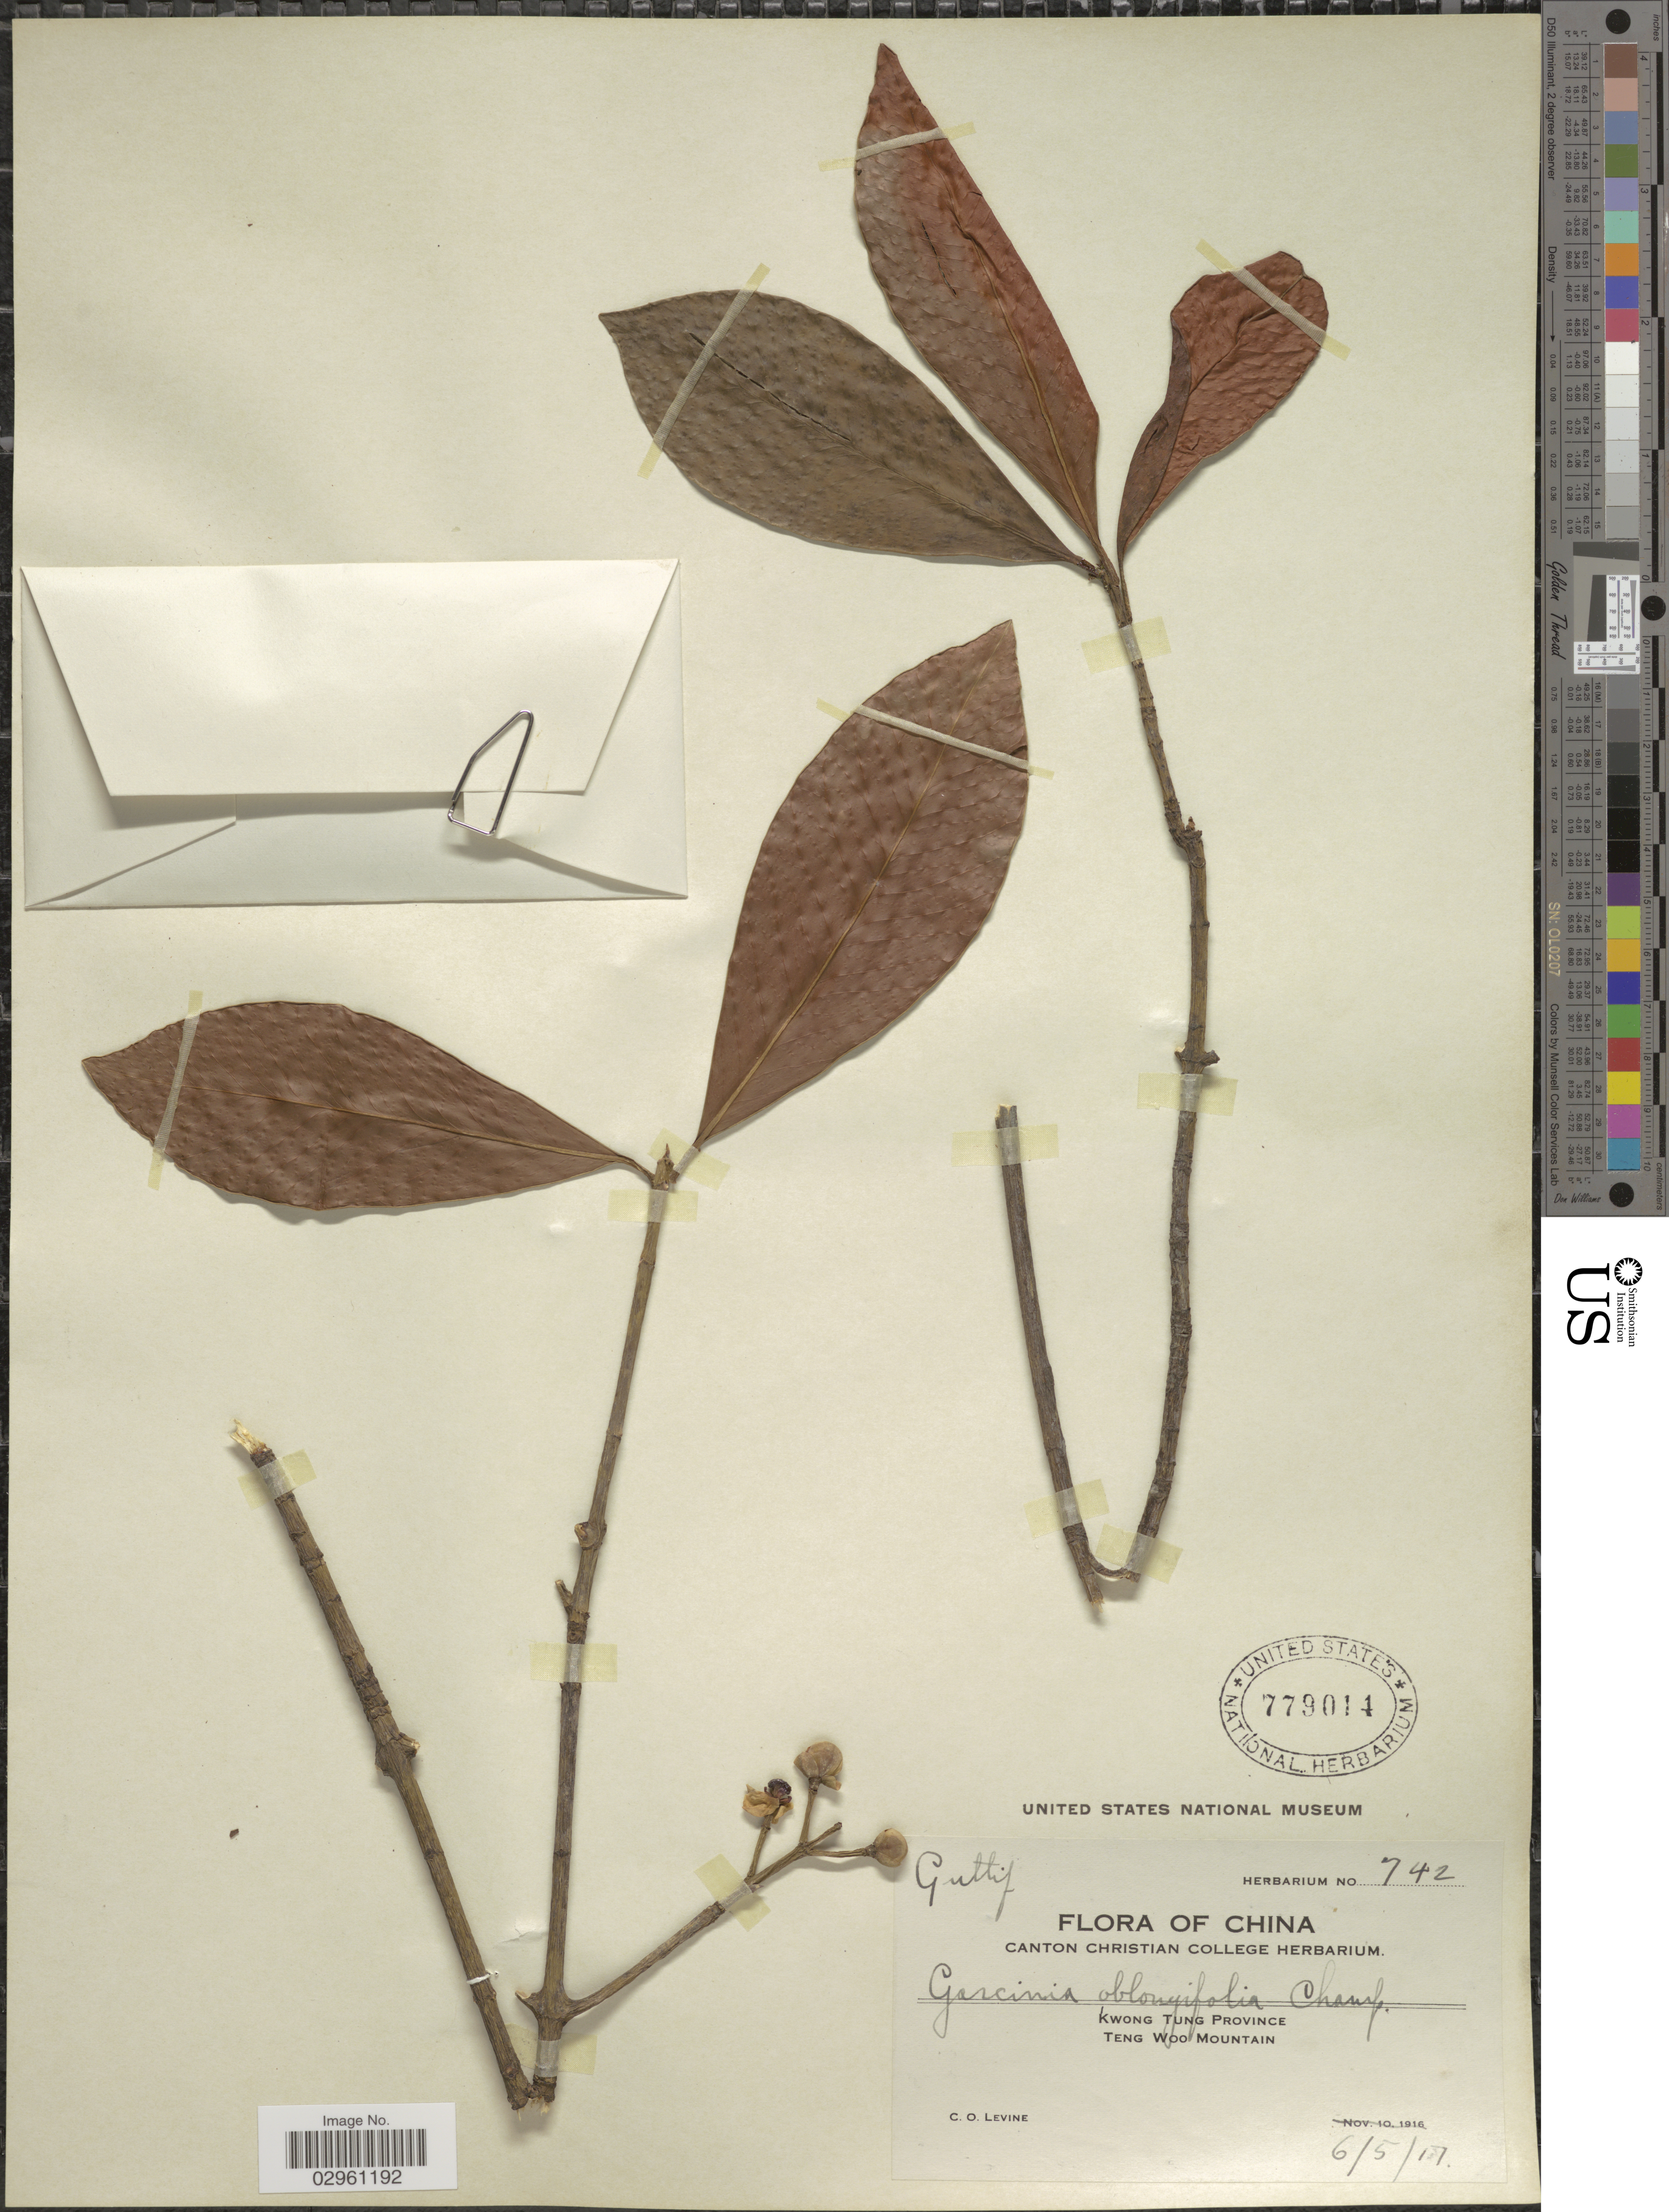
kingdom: Plantae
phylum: Tracheophyta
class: Magnoliopsida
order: Malpighiales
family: Clusiaceae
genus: Garcinia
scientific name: Garcinia oblongifolia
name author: Champ. ex Benth.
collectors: C. O. Levine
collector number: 742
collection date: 1917-05-06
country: China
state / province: Guangdong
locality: Kwong Tung Province. Teng Woo Mountain.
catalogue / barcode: US 779014